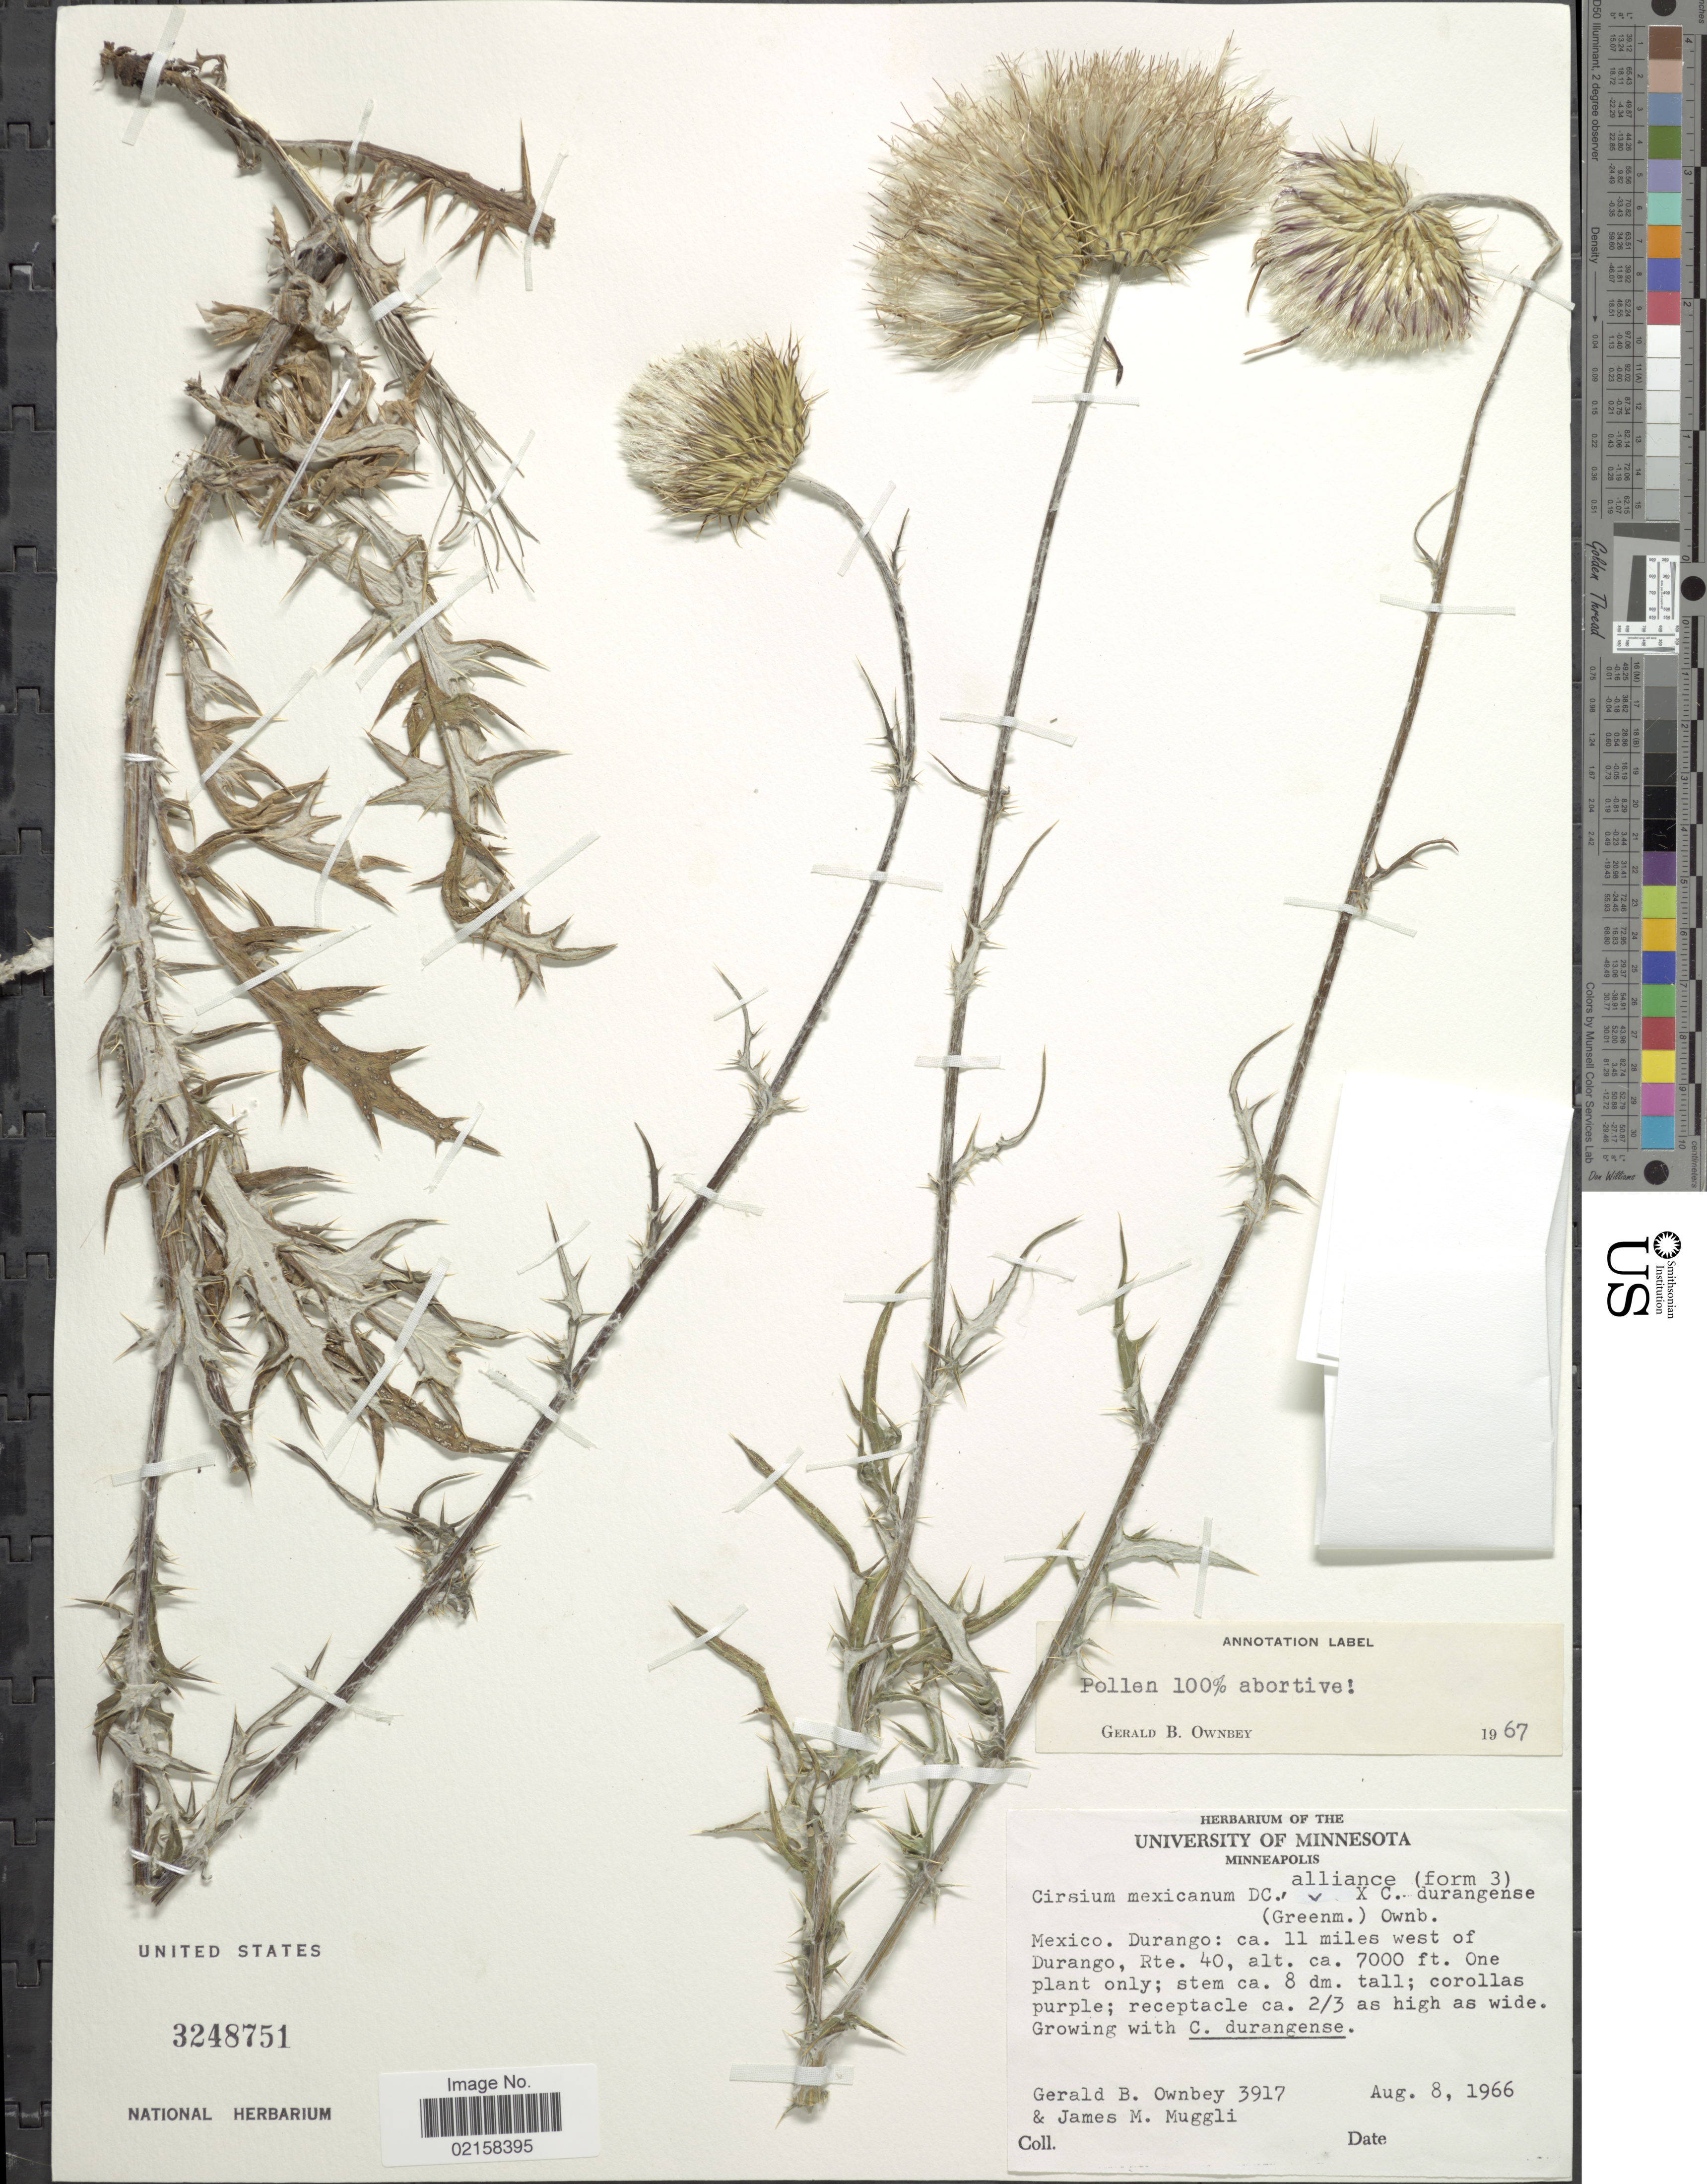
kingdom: Plantae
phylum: Tracheophyta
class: Magnoliopsida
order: Asterales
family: Asteraceae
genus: Cirsium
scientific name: Cirsium mexicanum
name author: DC.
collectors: G. B. Ownbey & J. Muggli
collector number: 3917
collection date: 1966-08-08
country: Mexico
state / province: Durango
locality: Ca. 11 miles west of Durango, Rte. 40.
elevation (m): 2134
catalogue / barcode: US 3248751